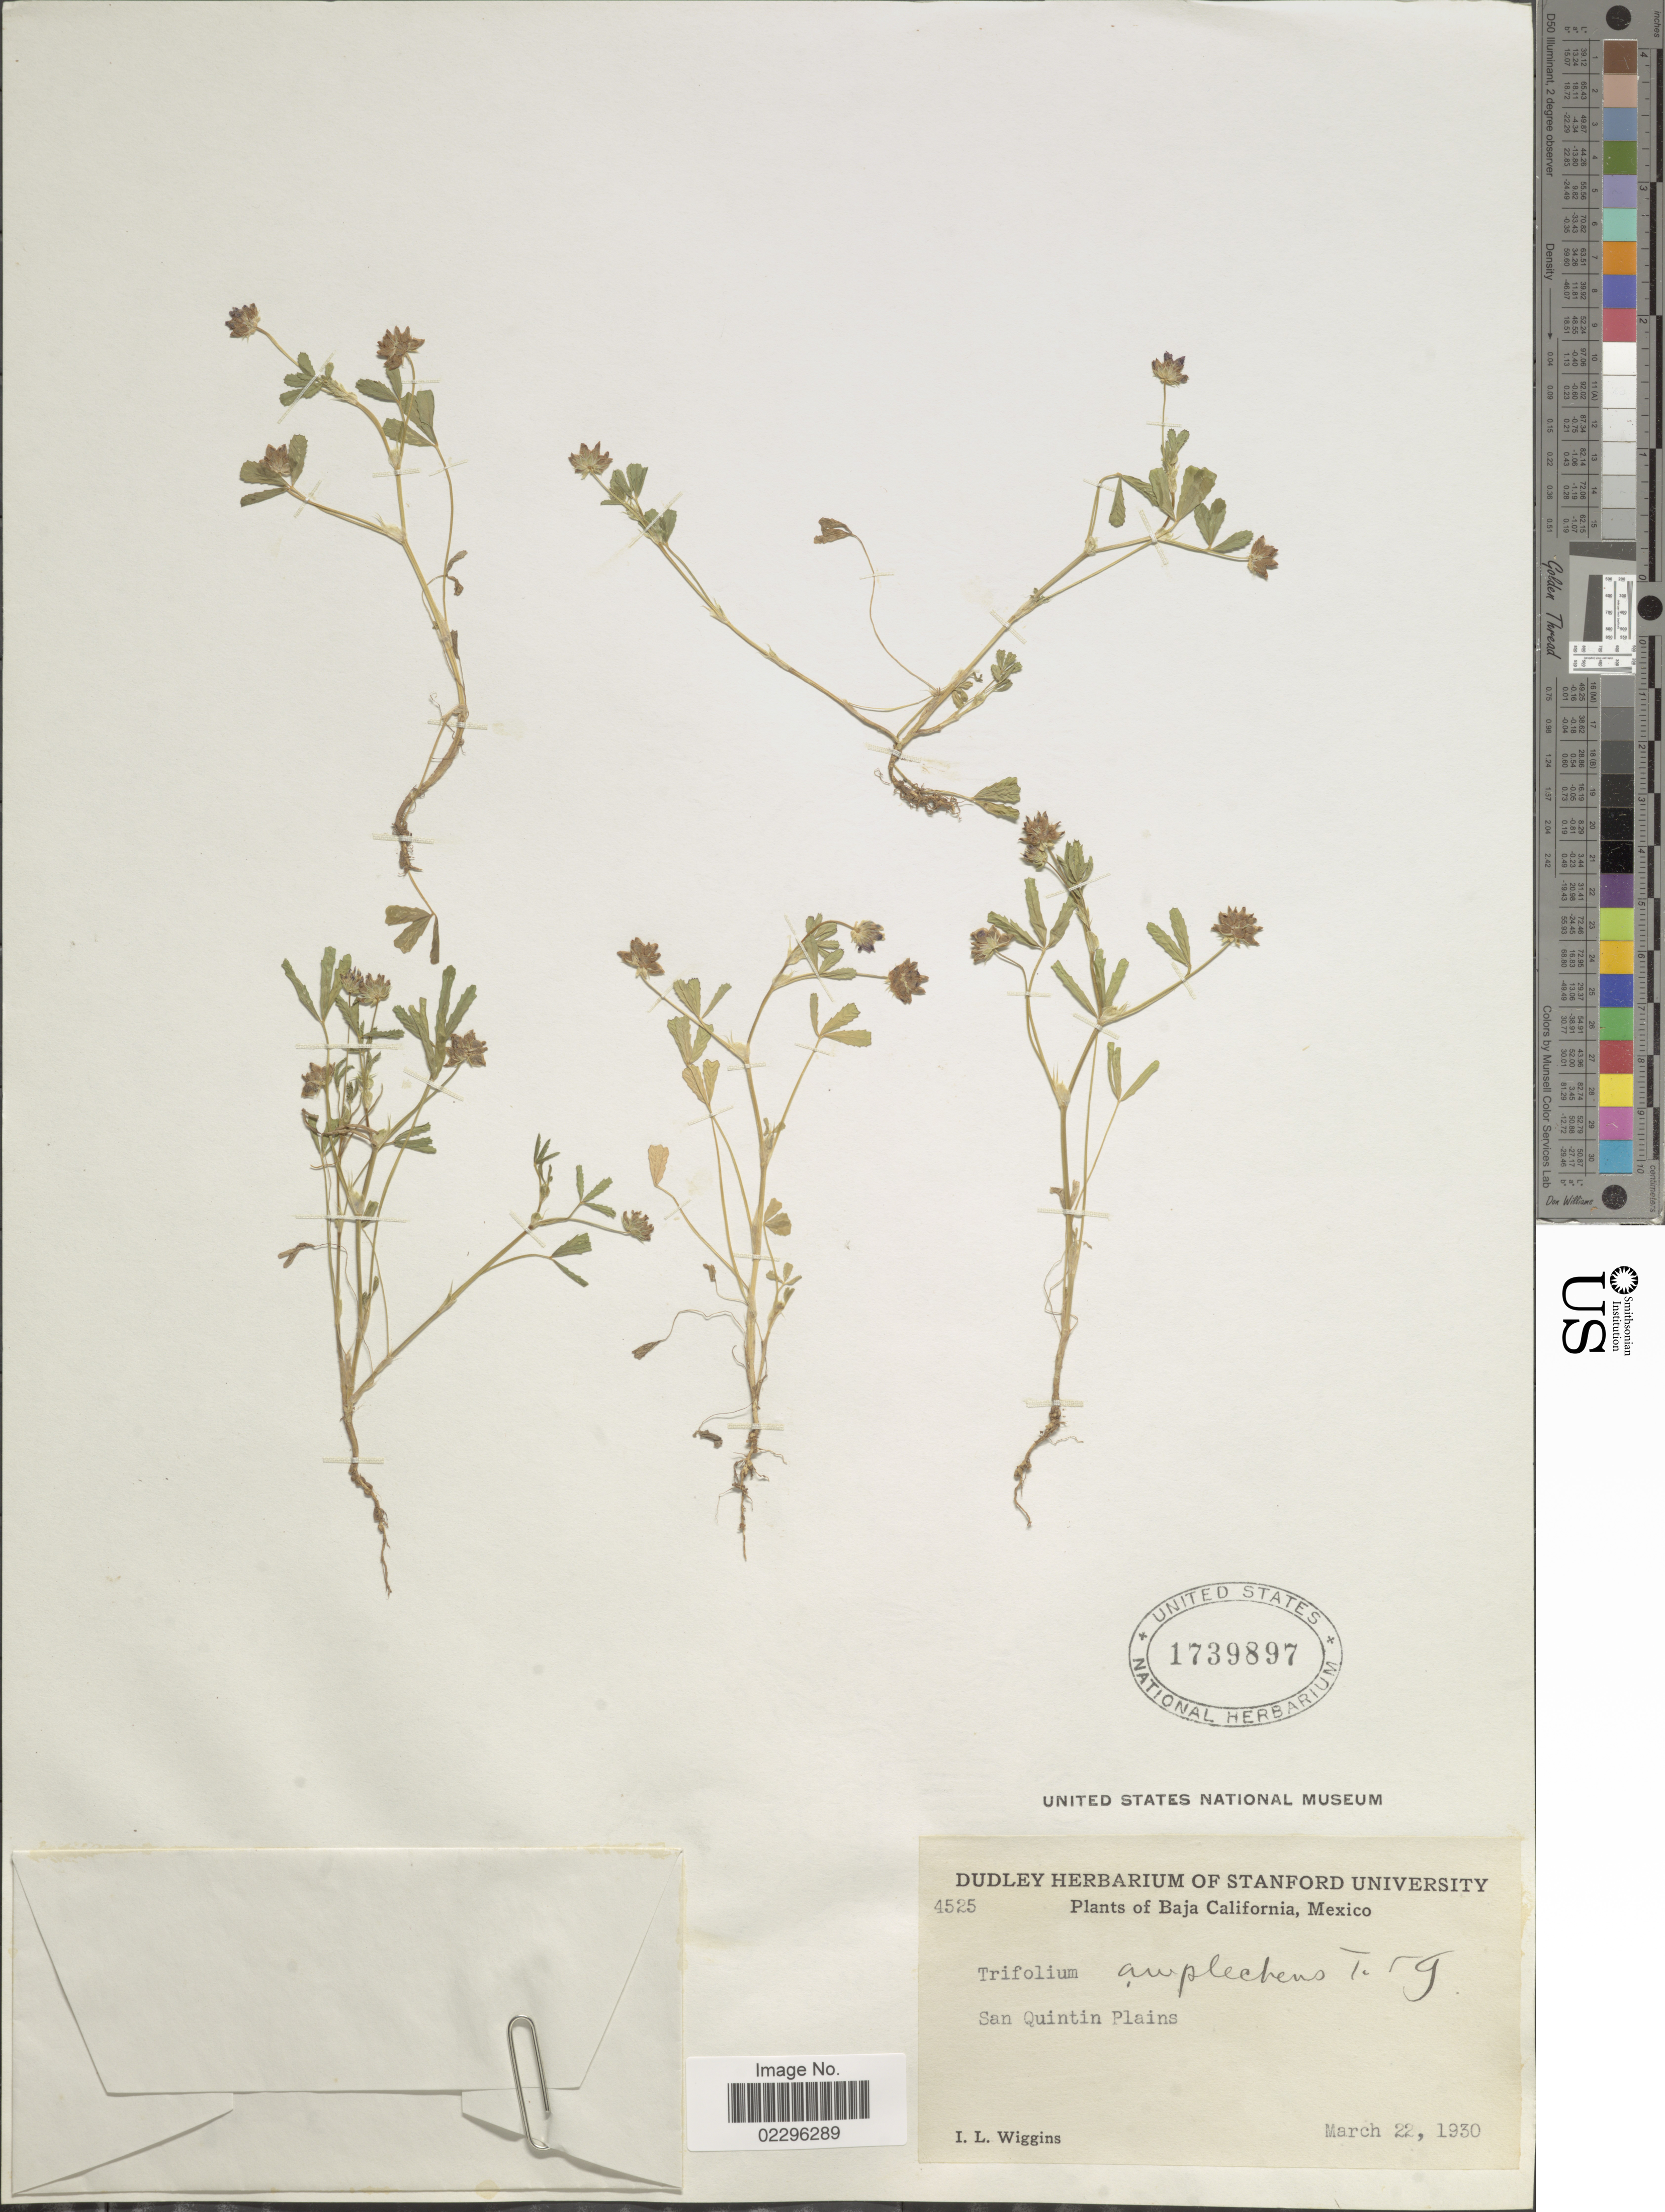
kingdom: Plantae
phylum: Tracheophyta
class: Magnoliopsida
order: Fabales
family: Fabaceae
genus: Trifolium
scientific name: Trifolium depauperatum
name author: Desv.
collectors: I. L. Wiggins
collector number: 4525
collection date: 1930-03-22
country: Mexico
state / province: Baja California Norte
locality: San Quintin Plains.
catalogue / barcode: US 1739897